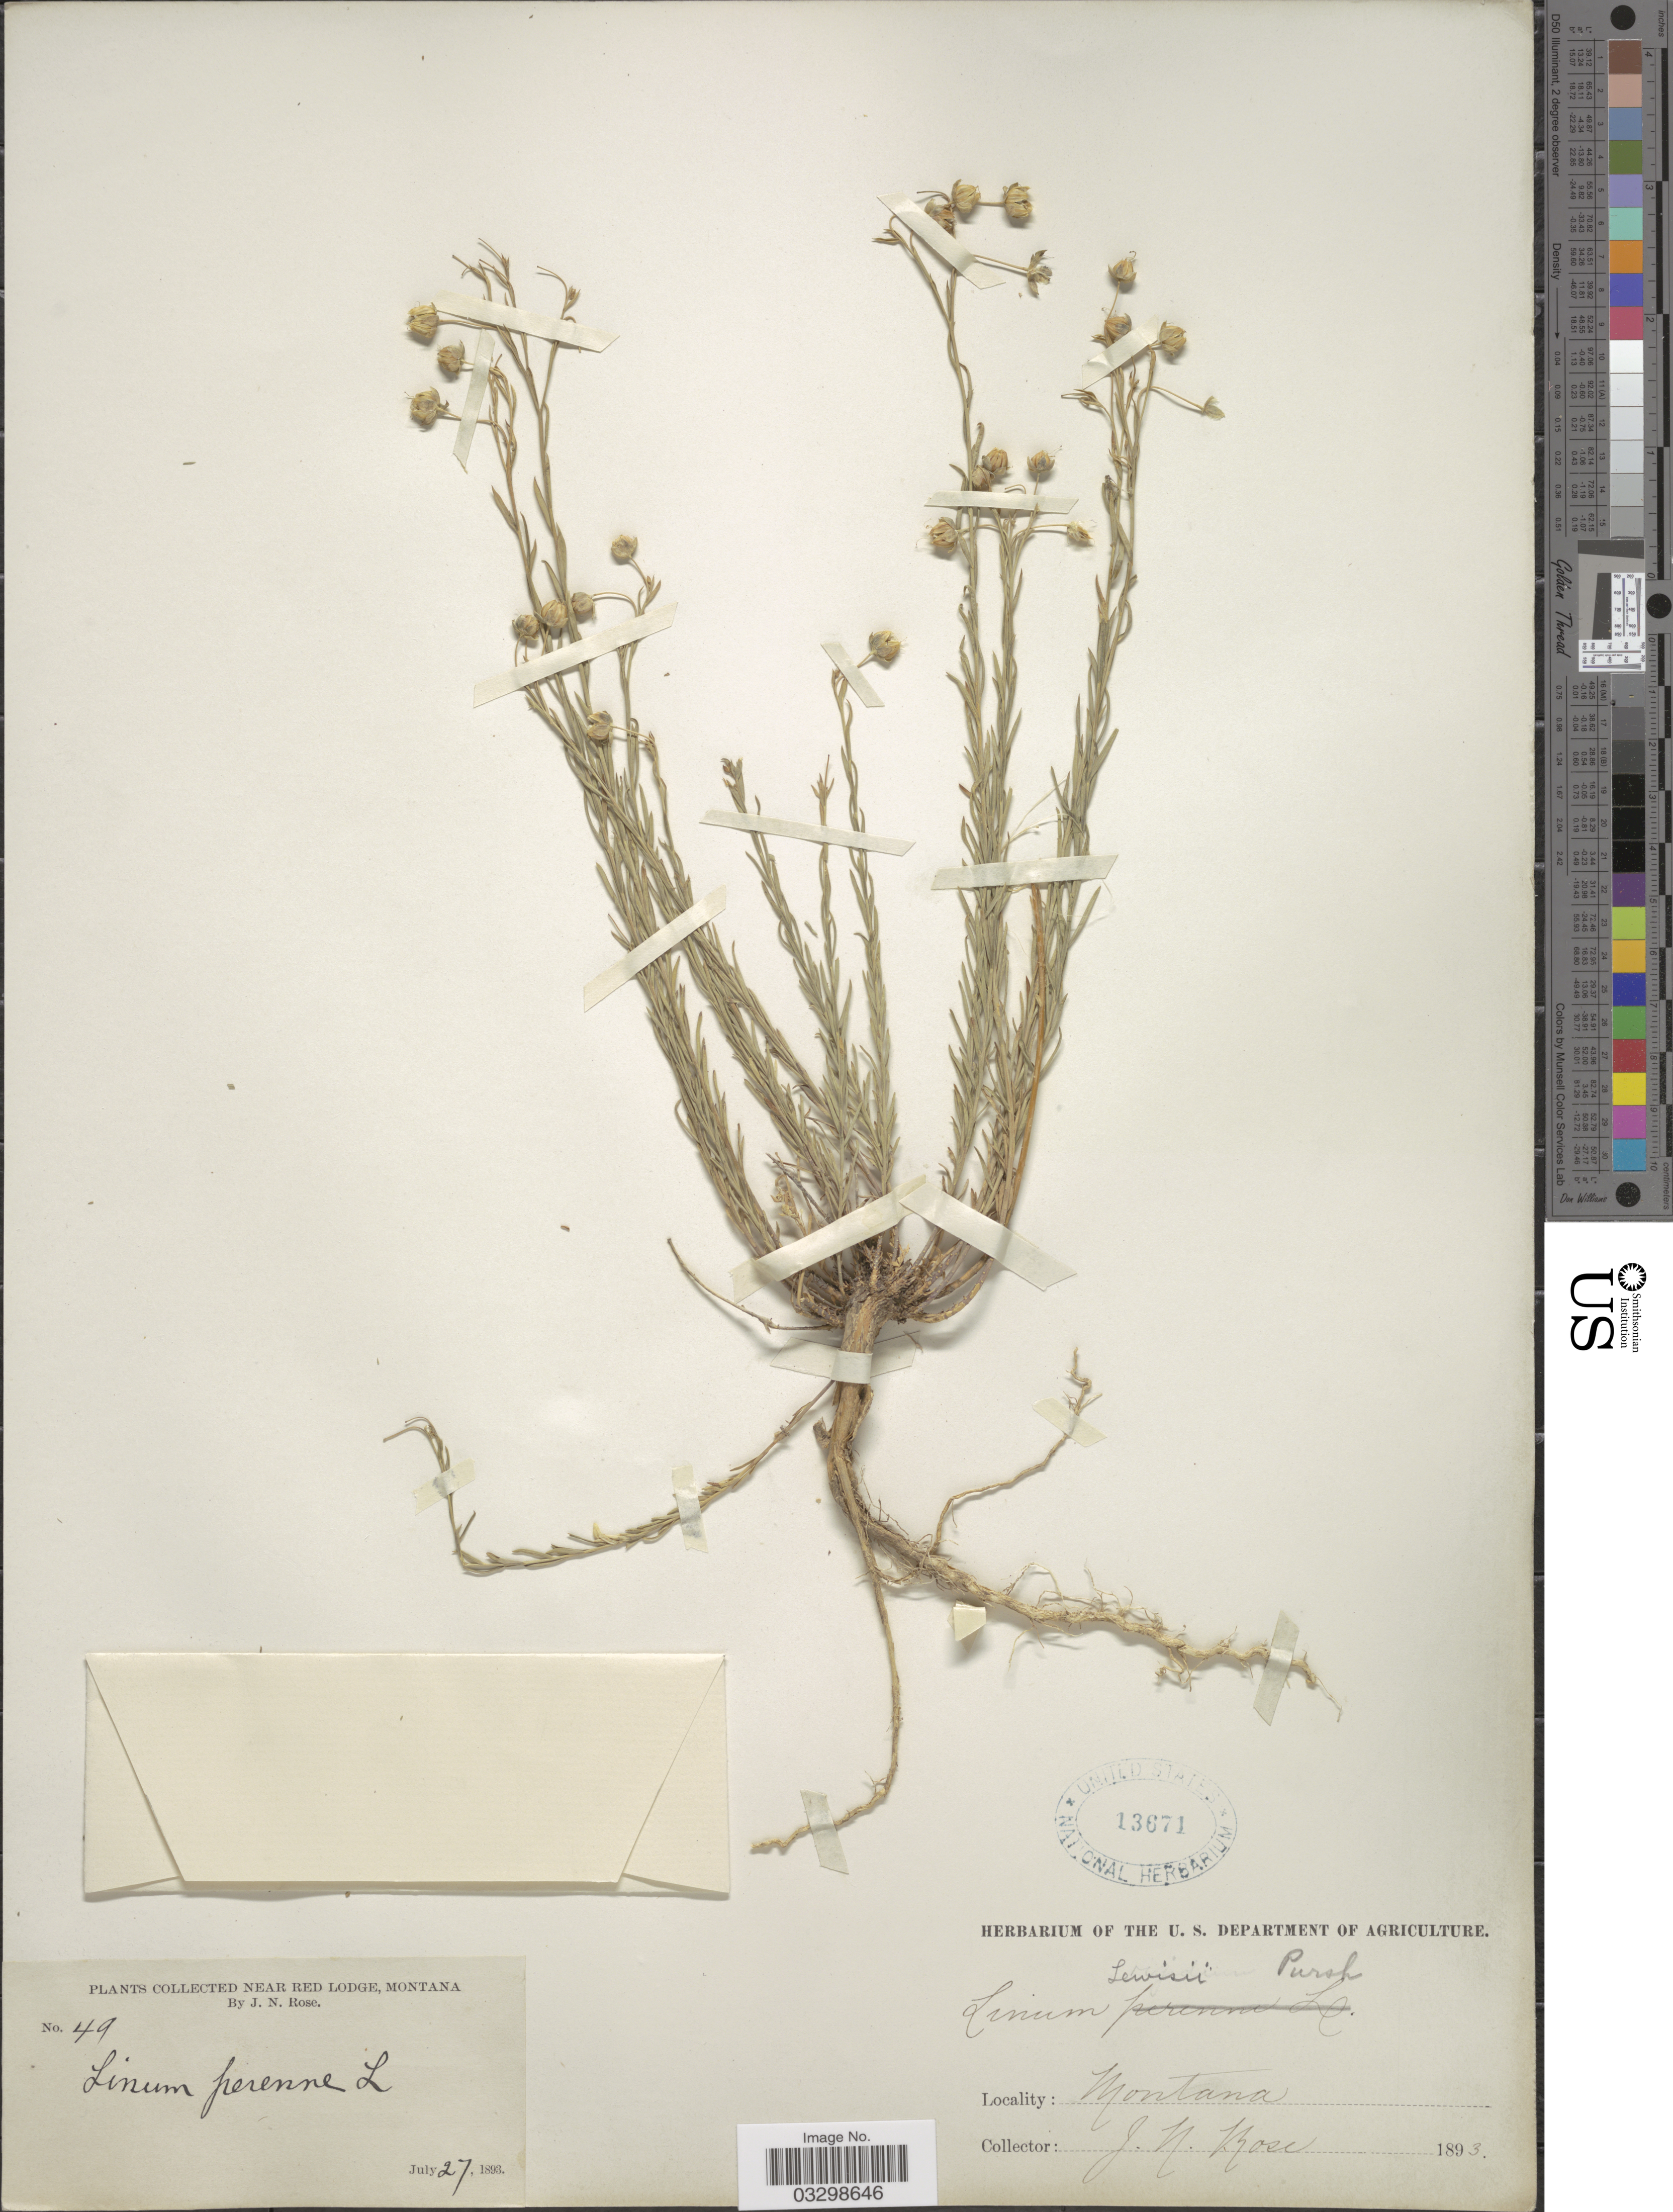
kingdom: Plantae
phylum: Tracheophyta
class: Magnoliopsida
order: Malpighiales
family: Linaceae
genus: Linum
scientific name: Linum lewisii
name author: Pursh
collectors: J. N. Rose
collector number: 49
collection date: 1893-07-27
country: United States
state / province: Montana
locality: Near Red Lodge.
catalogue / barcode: US 13671